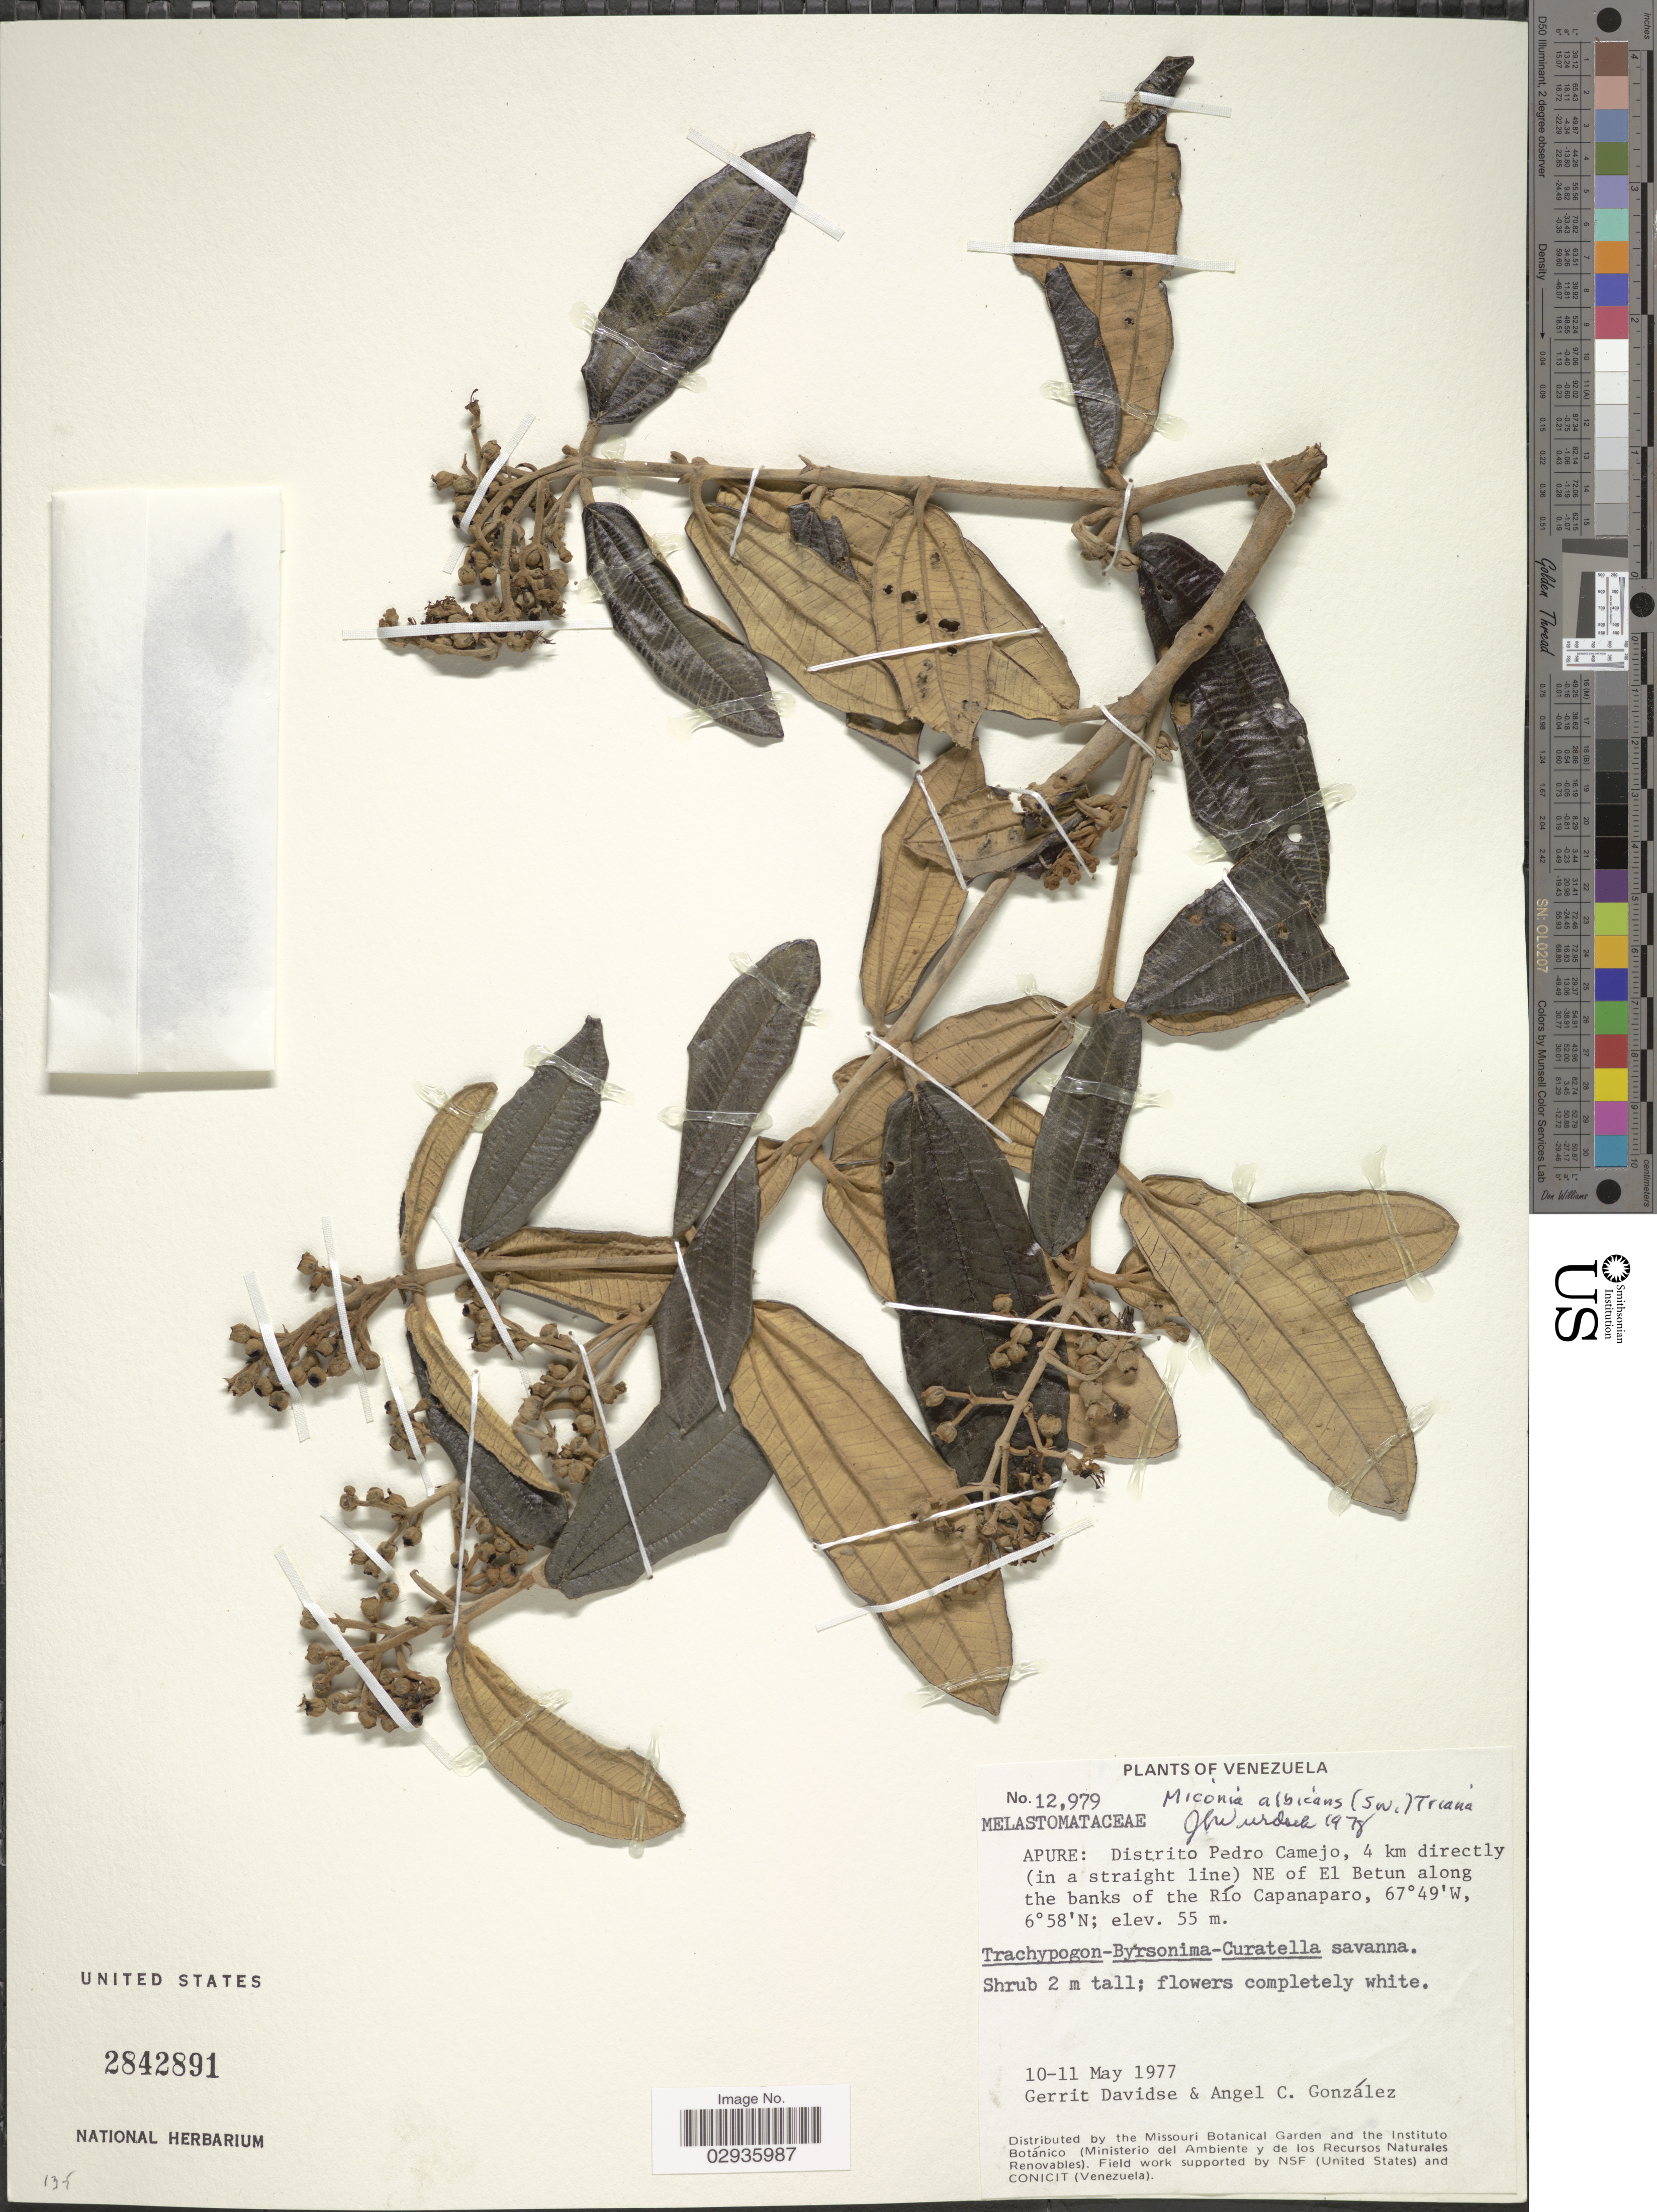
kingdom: Plantae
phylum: Tracheophyta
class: Magnoliopsida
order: Myrtales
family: Melastomataceae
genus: Miconia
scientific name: Miconia albicans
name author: (Sw.) Steud.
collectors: G. Davidse & A. C. González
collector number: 12979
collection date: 1977-05-10/1977-05-11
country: Venezuela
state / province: Apure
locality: Distrito Pedro Camejo, 4 km directly (in a straight line) NE of El Betun along the banks of the Río Capanaparo.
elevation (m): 55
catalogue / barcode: US 2842891